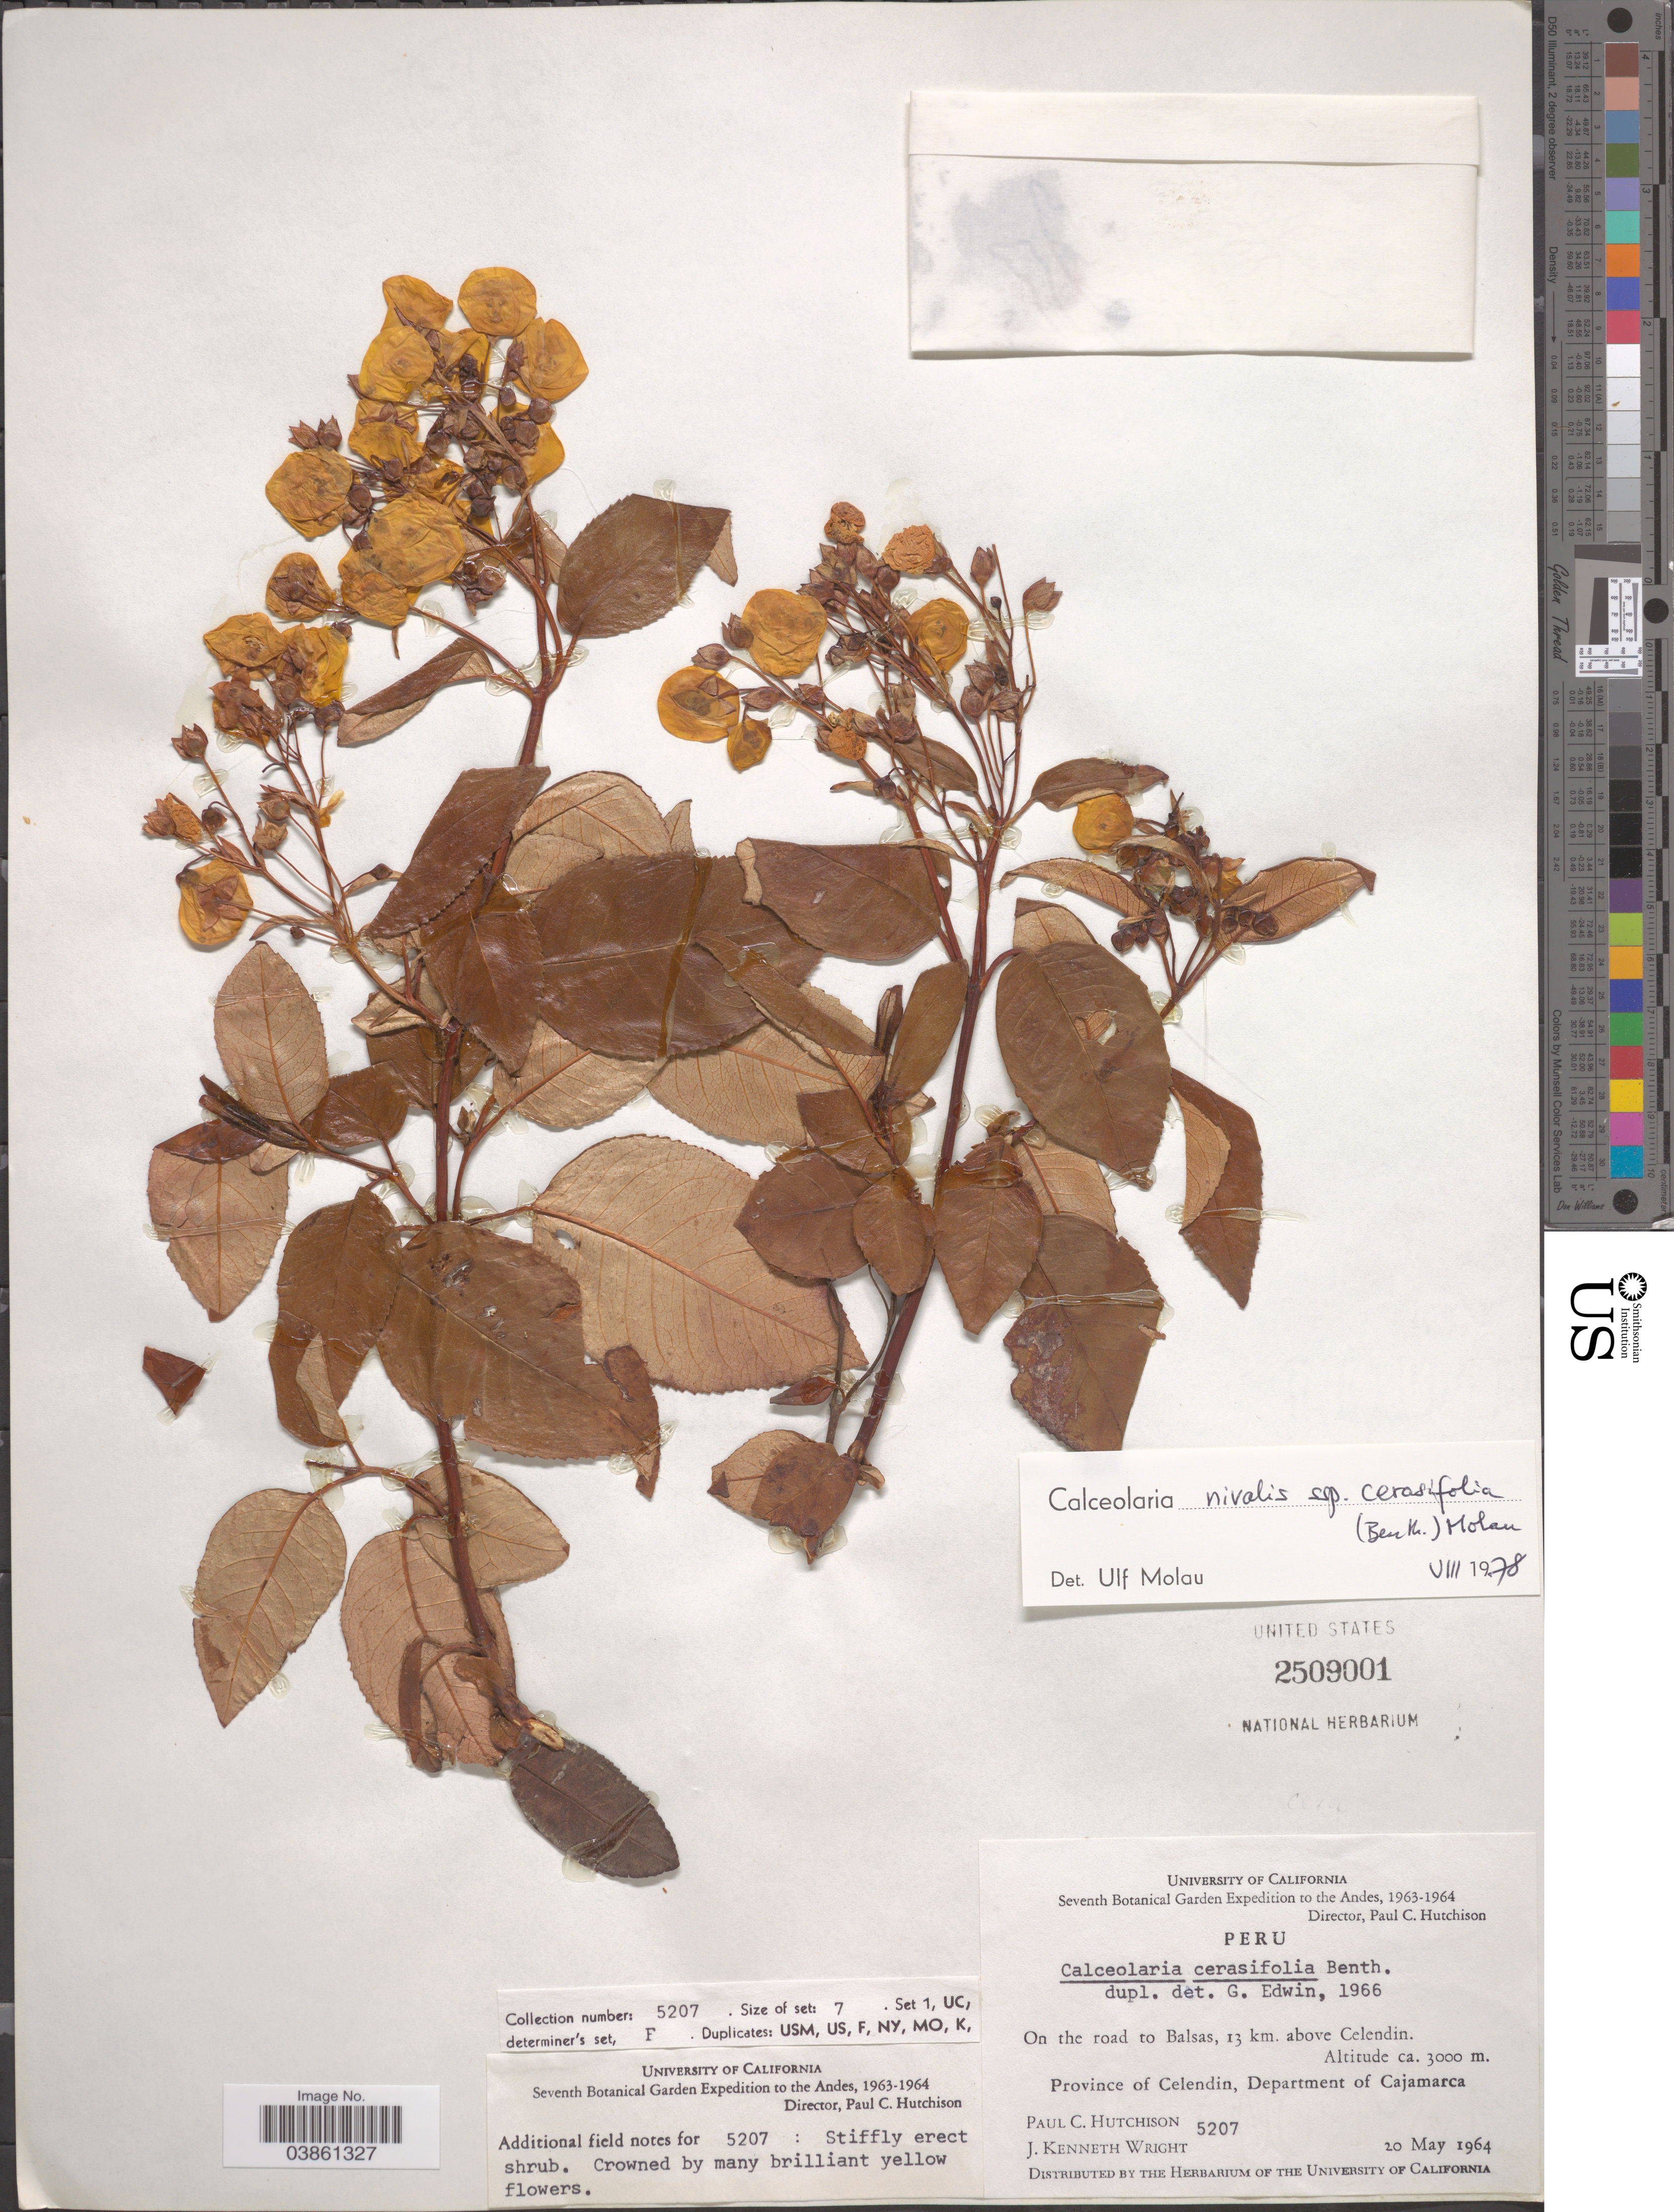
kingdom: Plantae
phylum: Tracheophyta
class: Magnoliopsida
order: Lamiales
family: Calceolariaceae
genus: Calceolaria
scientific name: Calceolaria nivalis subsp. cerasifolia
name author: (Benth.) Molau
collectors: P. C. Hutchison & J. K. Wright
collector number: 5207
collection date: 1964-05-20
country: Peru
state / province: Cajamarca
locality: The Andes. On the road to Balsas, 13 km. above Celendin. Province of Celendin, Department of Cajamarca.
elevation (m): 3000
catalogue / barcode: US 2509001